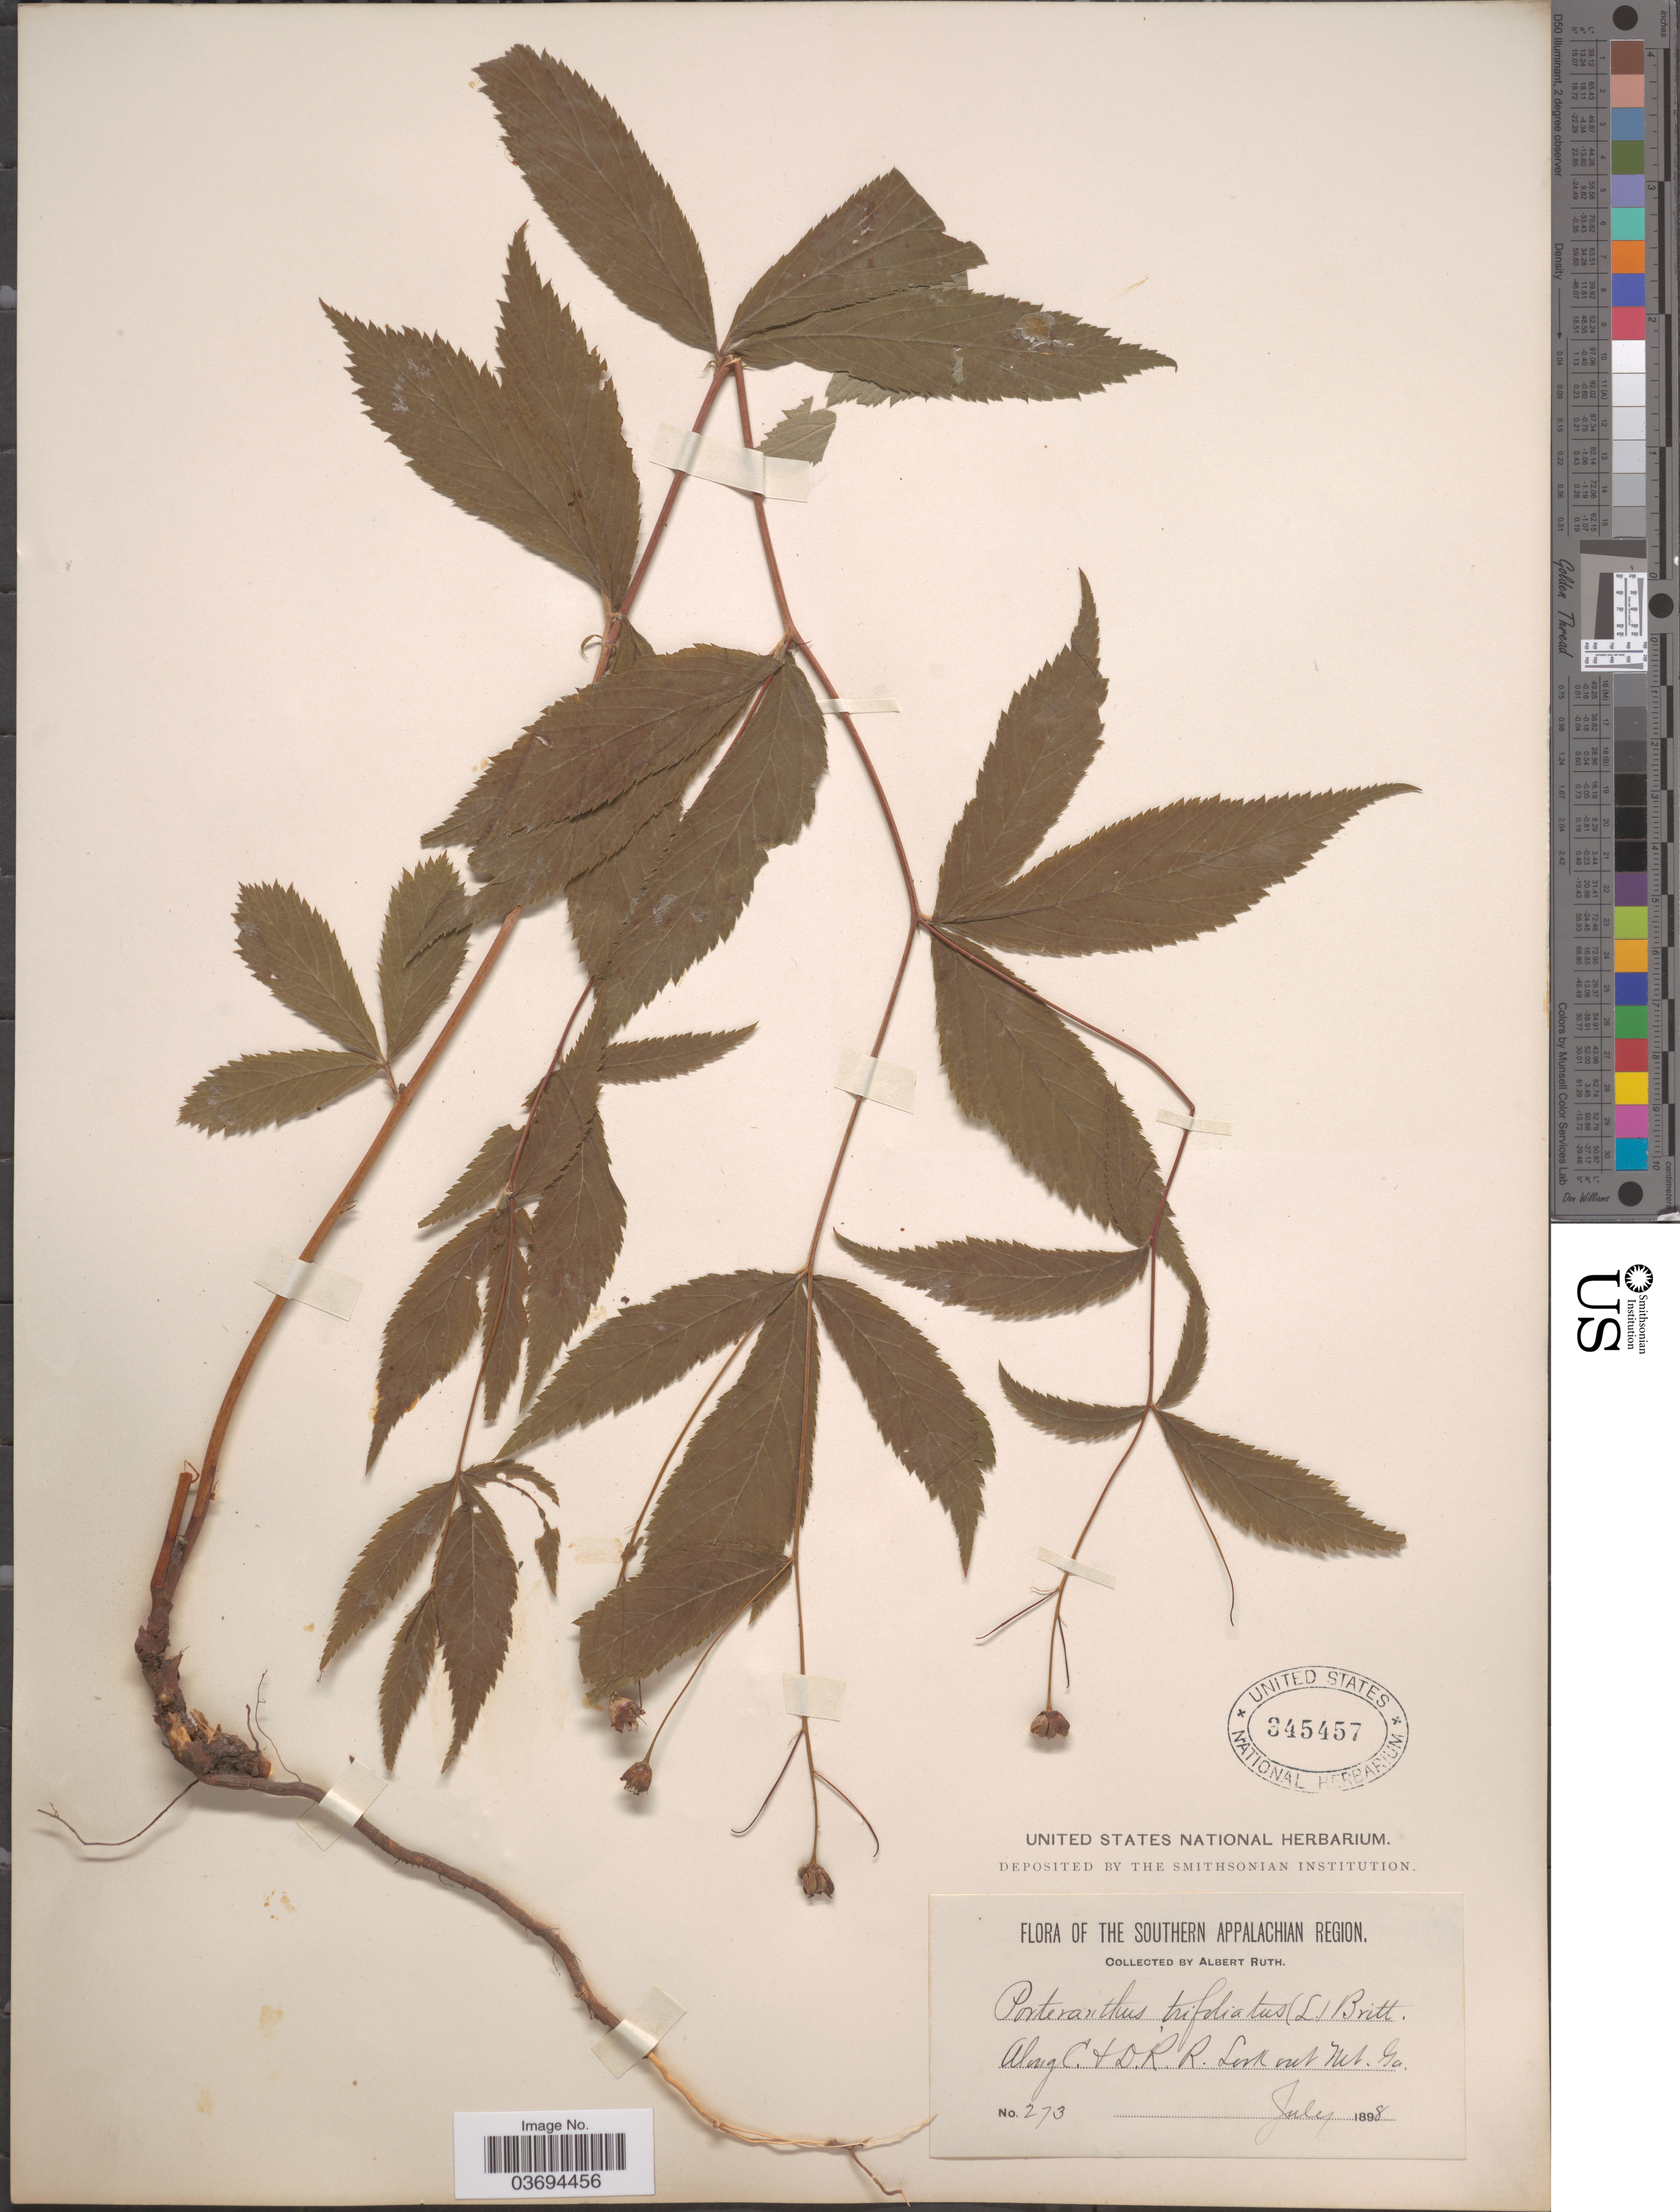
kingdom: Plantae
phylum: Tracheophyta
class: Magnoliopsida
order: Rosales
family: Rosaceae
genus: Gillenia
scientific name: Gillenia trifoliata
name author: (L.) Moench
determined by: Strong, Mark T., (BOT), Smithsonian Institution - National Museum of Natural History (UNITED STATES)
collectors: A. Ruth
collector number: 273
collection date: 1898-07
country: United States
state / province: Georgia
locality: Southern Appalachian Region. Along C. + D. R. R. Lookout Mt.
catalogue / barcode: US 345457